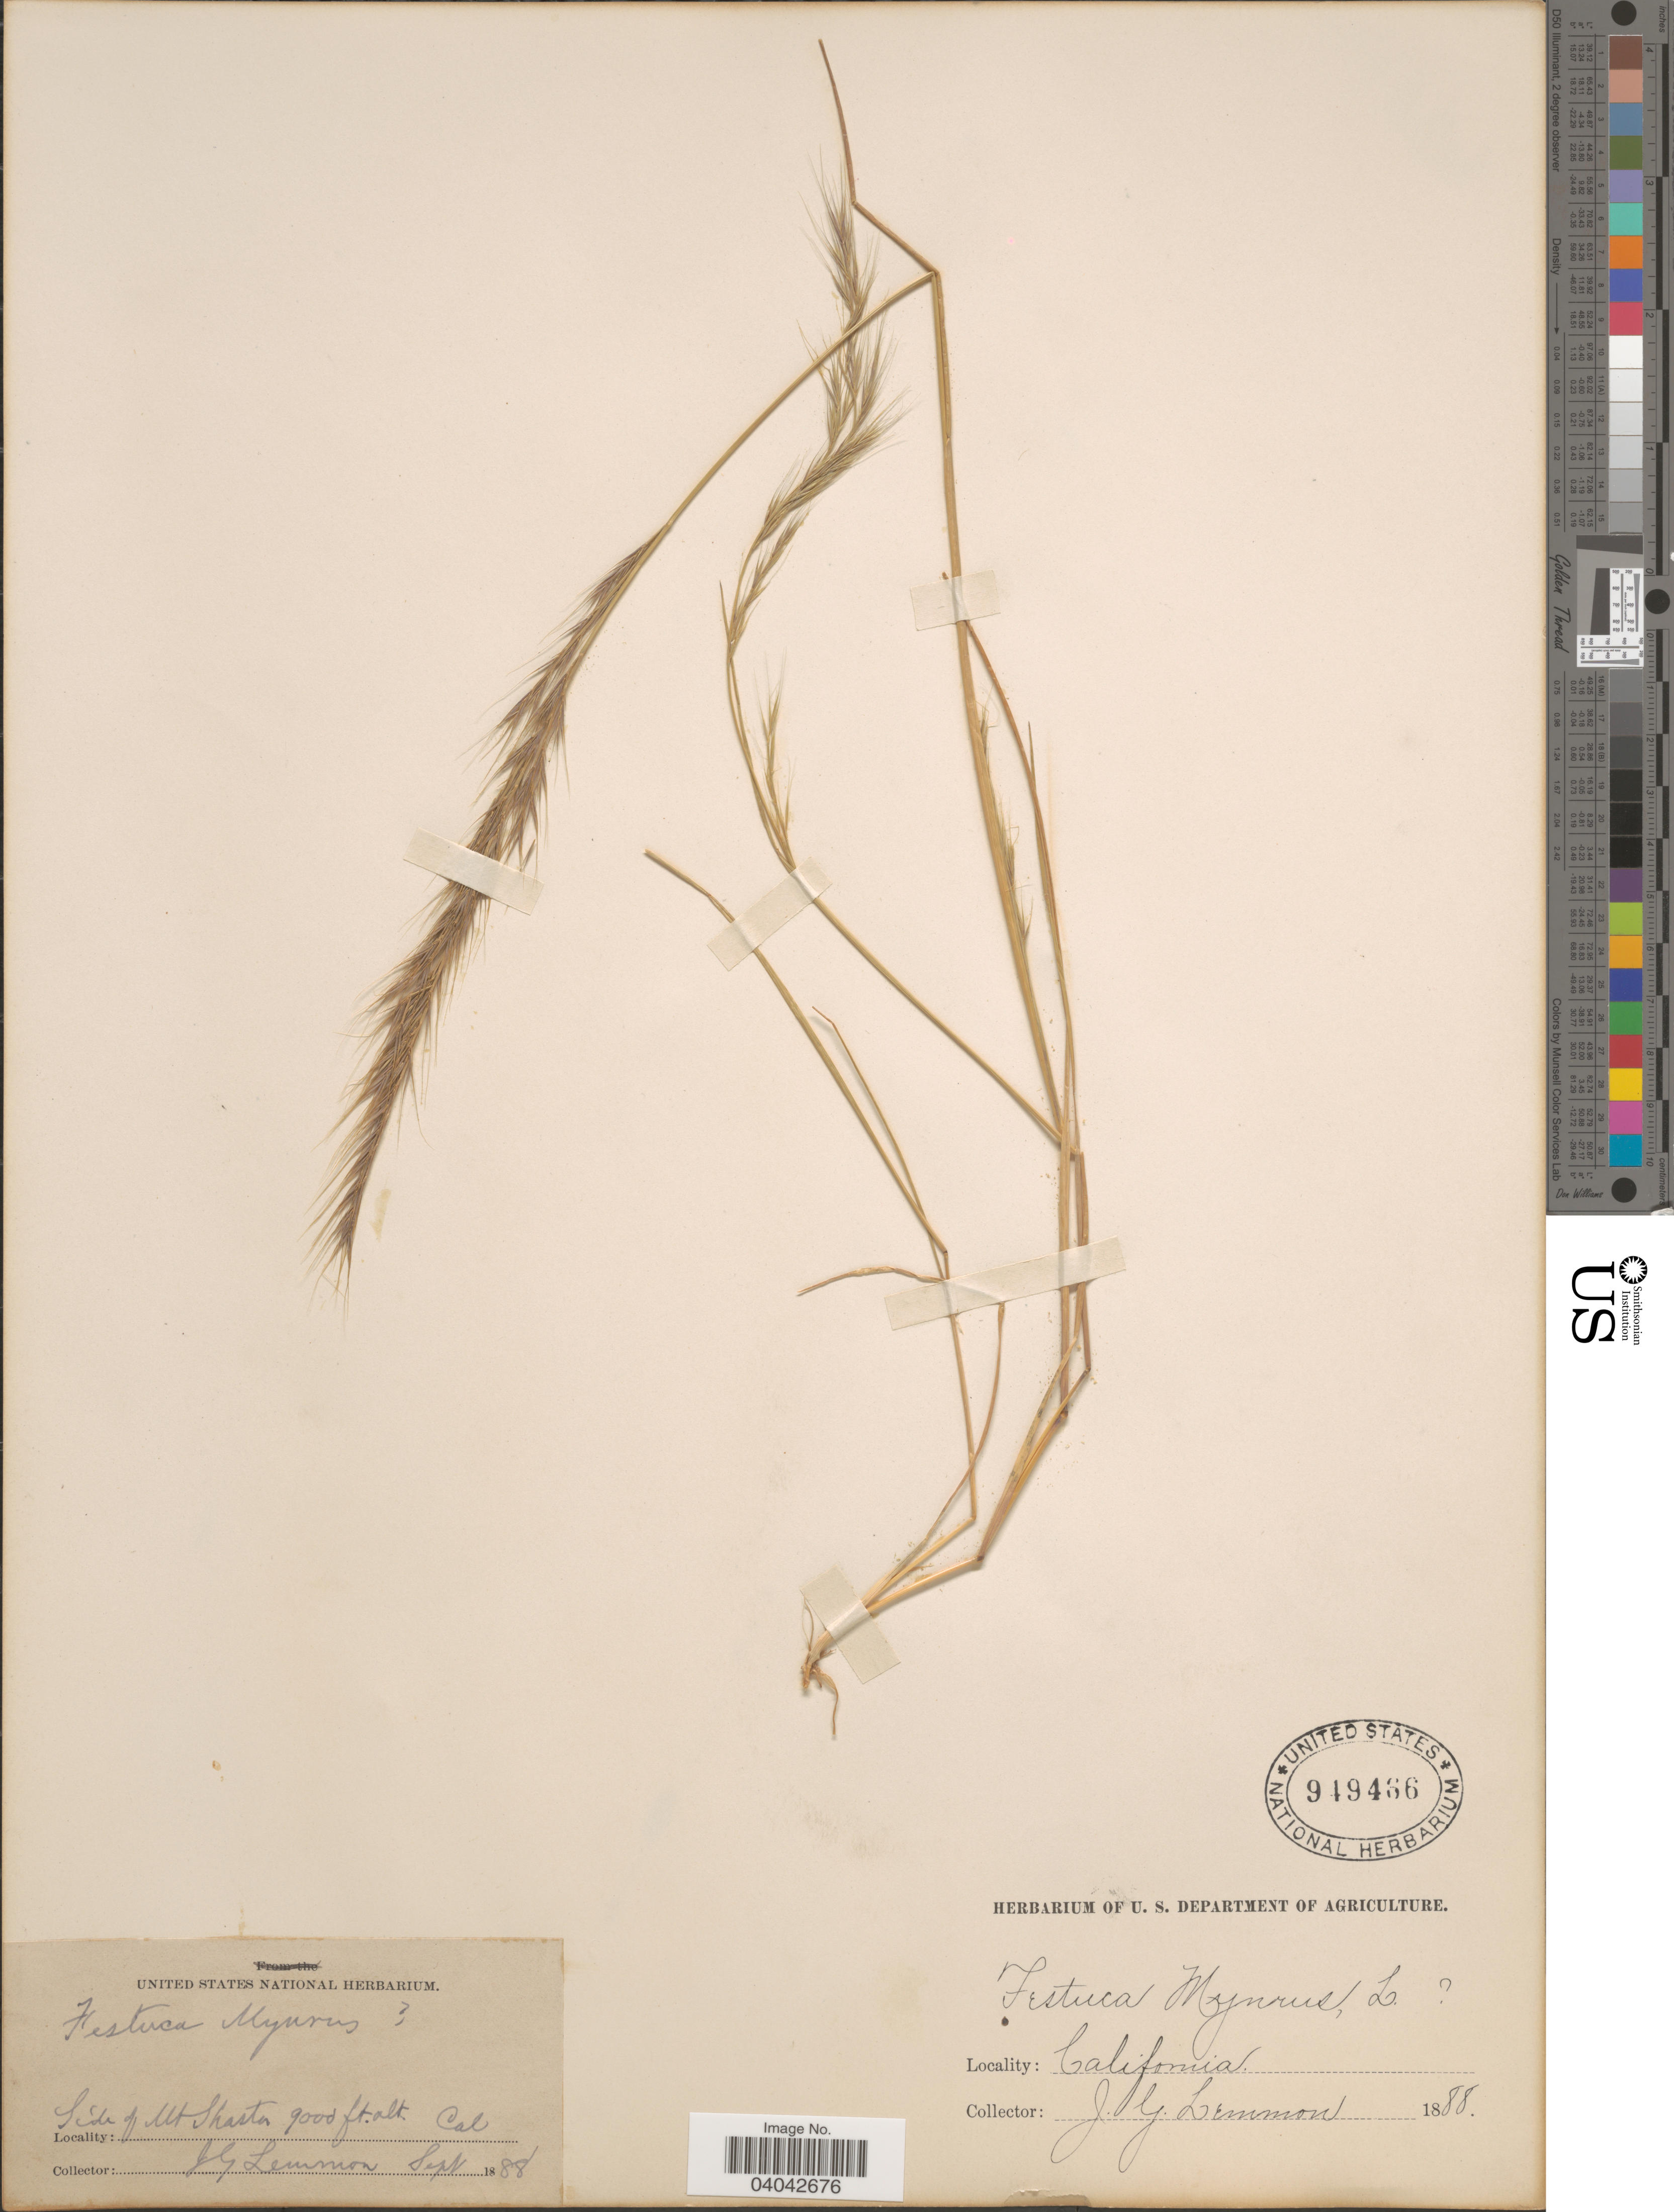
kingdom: Plantae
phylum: Tracheophyta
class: Liliopsida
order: Poales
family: Poaceae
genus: Festuca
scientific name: Festuca megalura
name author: Nutt.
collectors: J. Lemmon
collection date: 1888-09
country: United States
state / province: California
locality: Side of Mt. Shasta.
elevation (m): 2743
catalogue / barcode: US 949466